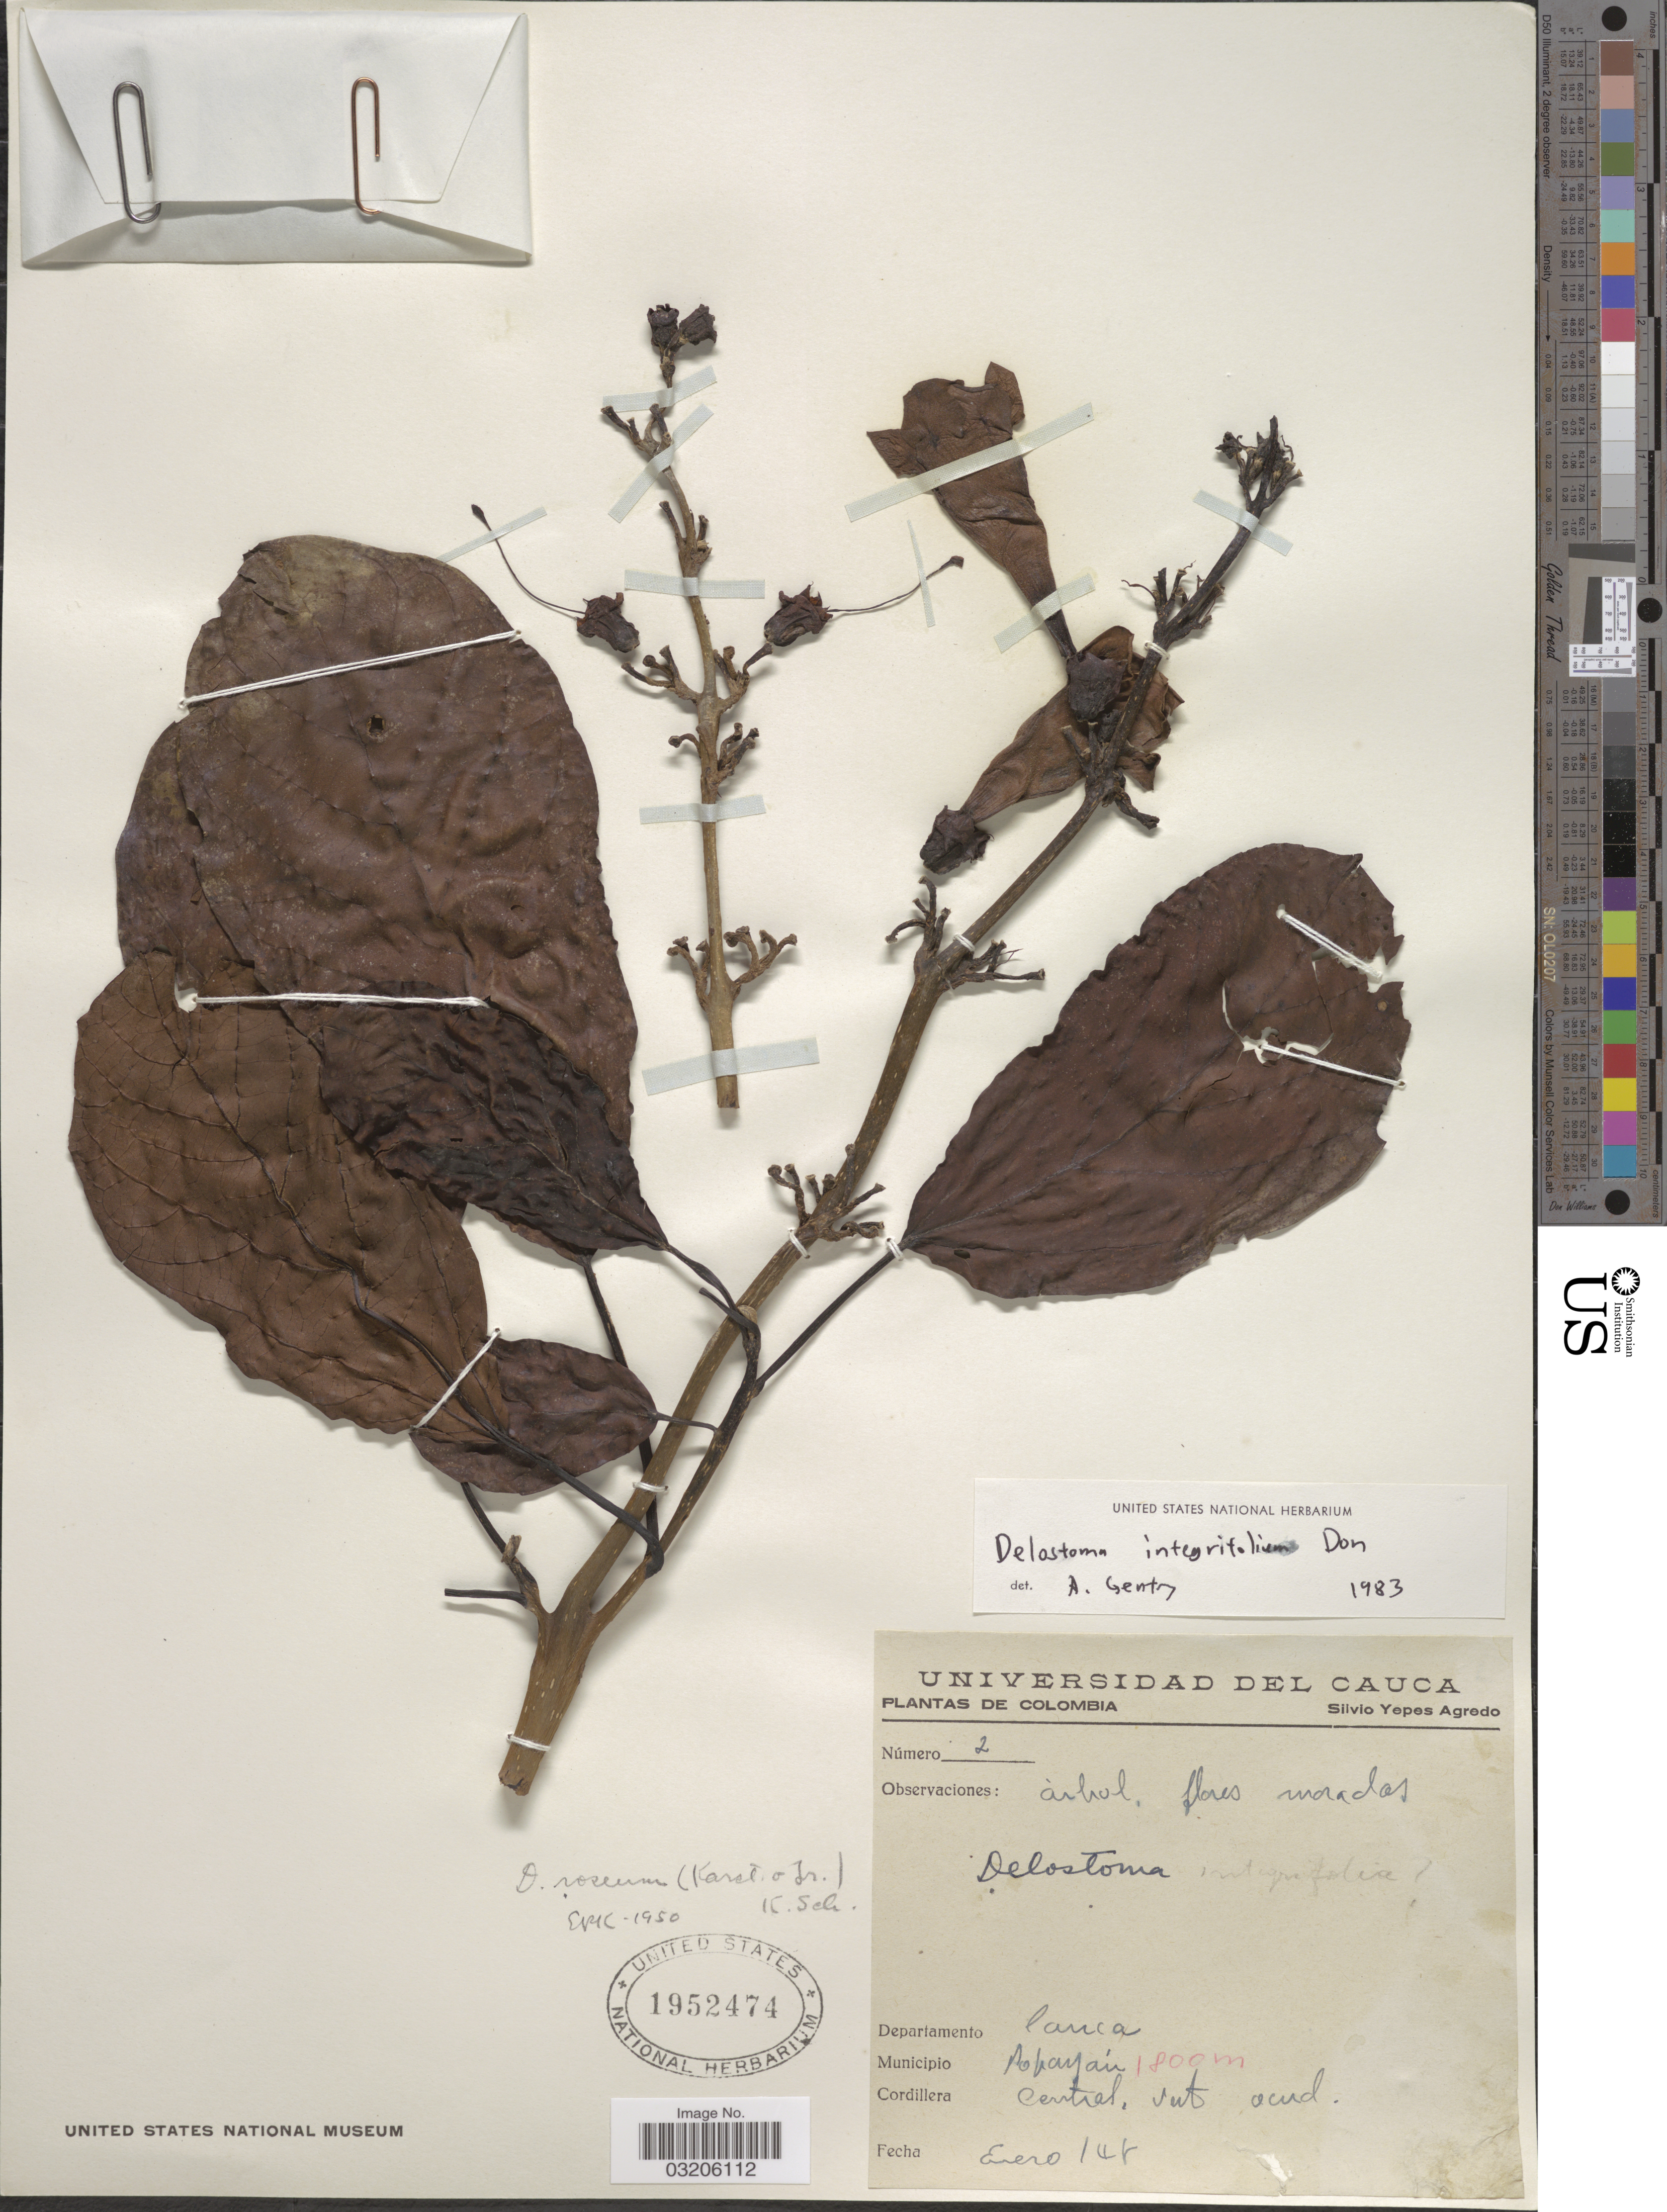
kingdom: Plantae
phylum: Tracheophyta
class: Magnoliopsida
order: Lamiales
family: Bignoniaceae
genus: Delostoma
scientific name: Delostoma integrifolium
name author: D. Don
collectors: S. Yepes-Agredo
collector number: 2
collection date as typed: Enero 148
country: Colombia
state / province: Cauca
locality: Departamento Cauca. Municipio Popayan. Cordillera Central, vert occid.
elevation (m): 1800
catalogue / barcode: US 1952474